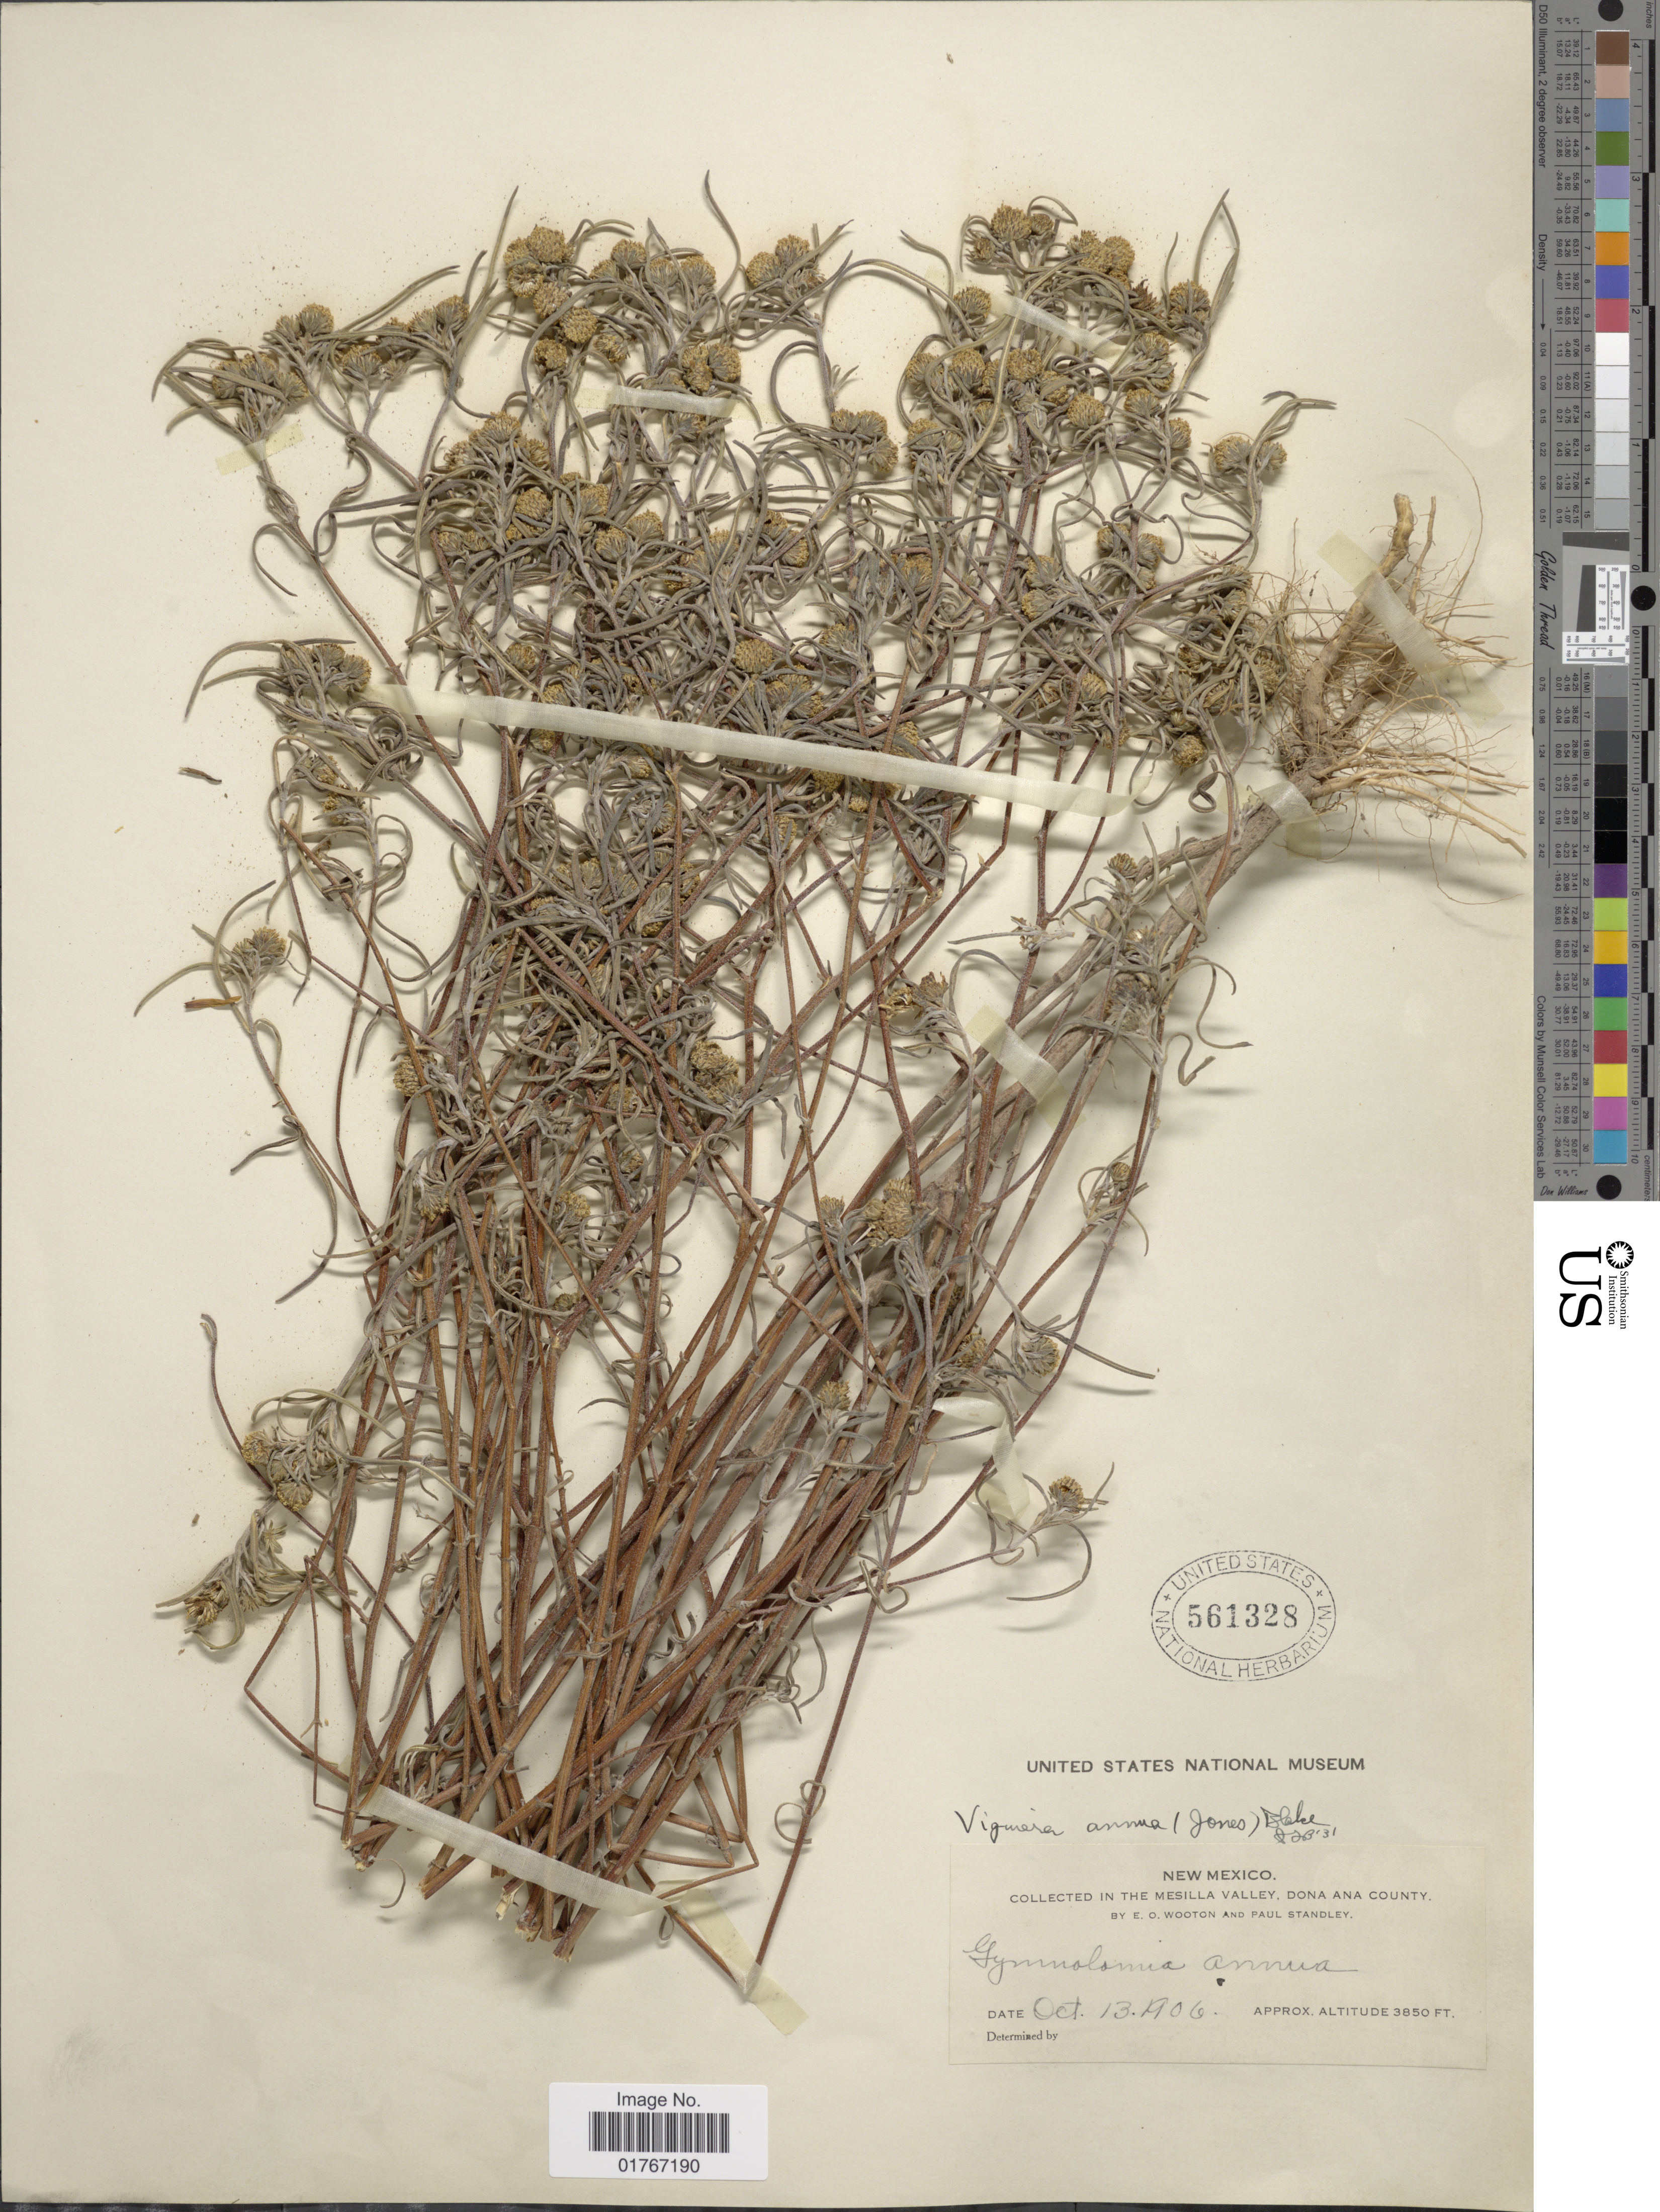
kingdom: Plantae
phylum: Tracheophyta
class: Magnoliopsida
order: Asterales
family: Asteraceae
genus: Heliomeris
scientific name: Heliomeris annua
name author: (M.E. Jones) Cockerell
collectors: E. O. Wooton & P. C. Standley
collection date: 1906-10-13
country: United States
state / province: New Mexico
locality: Mesilla Valley, Dona Ana County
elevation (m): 1173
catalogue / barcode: US 561328